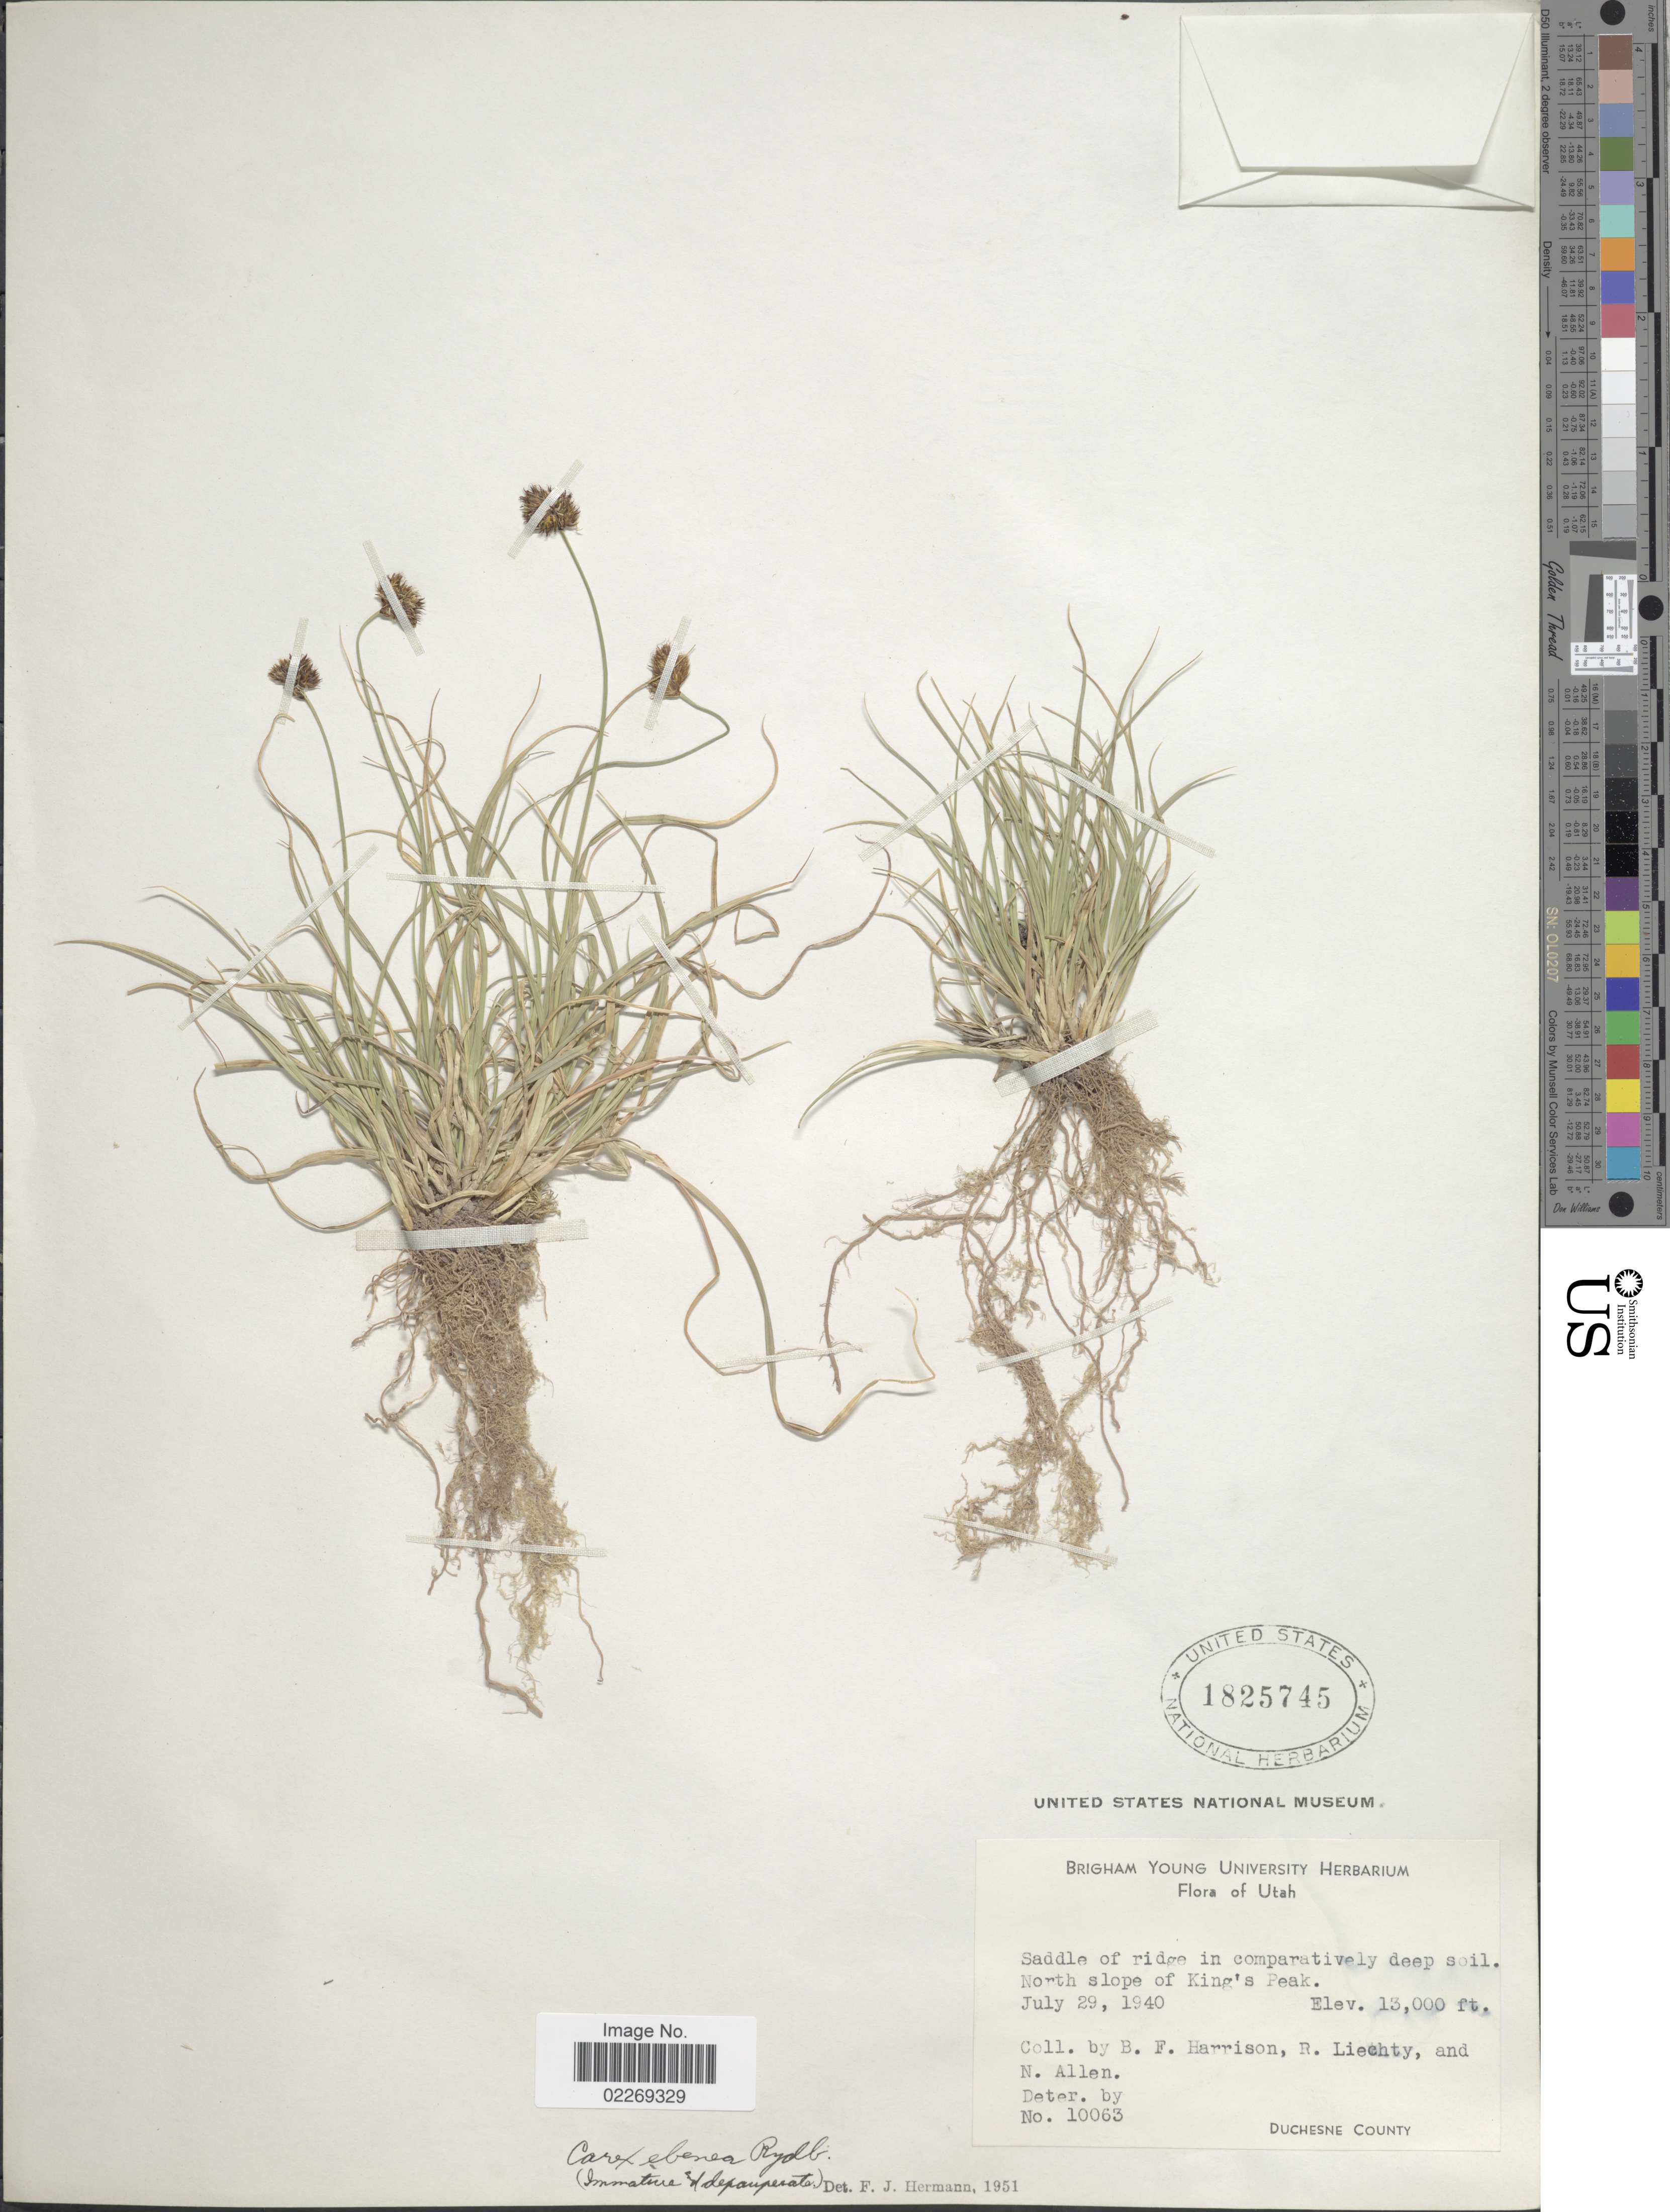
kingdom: Plantae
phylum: Tracheophyta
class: Liliopsida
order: Poales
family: Cyperaceae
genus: Carex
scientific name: Carex ebenea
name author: Rydb.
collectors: B. F. Harrison, R. Liechty & N. Allen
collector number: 10063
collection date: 1940-07-29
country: United States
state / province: Utah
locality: Saddle of ridge in comparatively deep soil. North slope of King's Peak. Duchesne County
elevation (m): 3962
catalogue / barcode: US 1825745